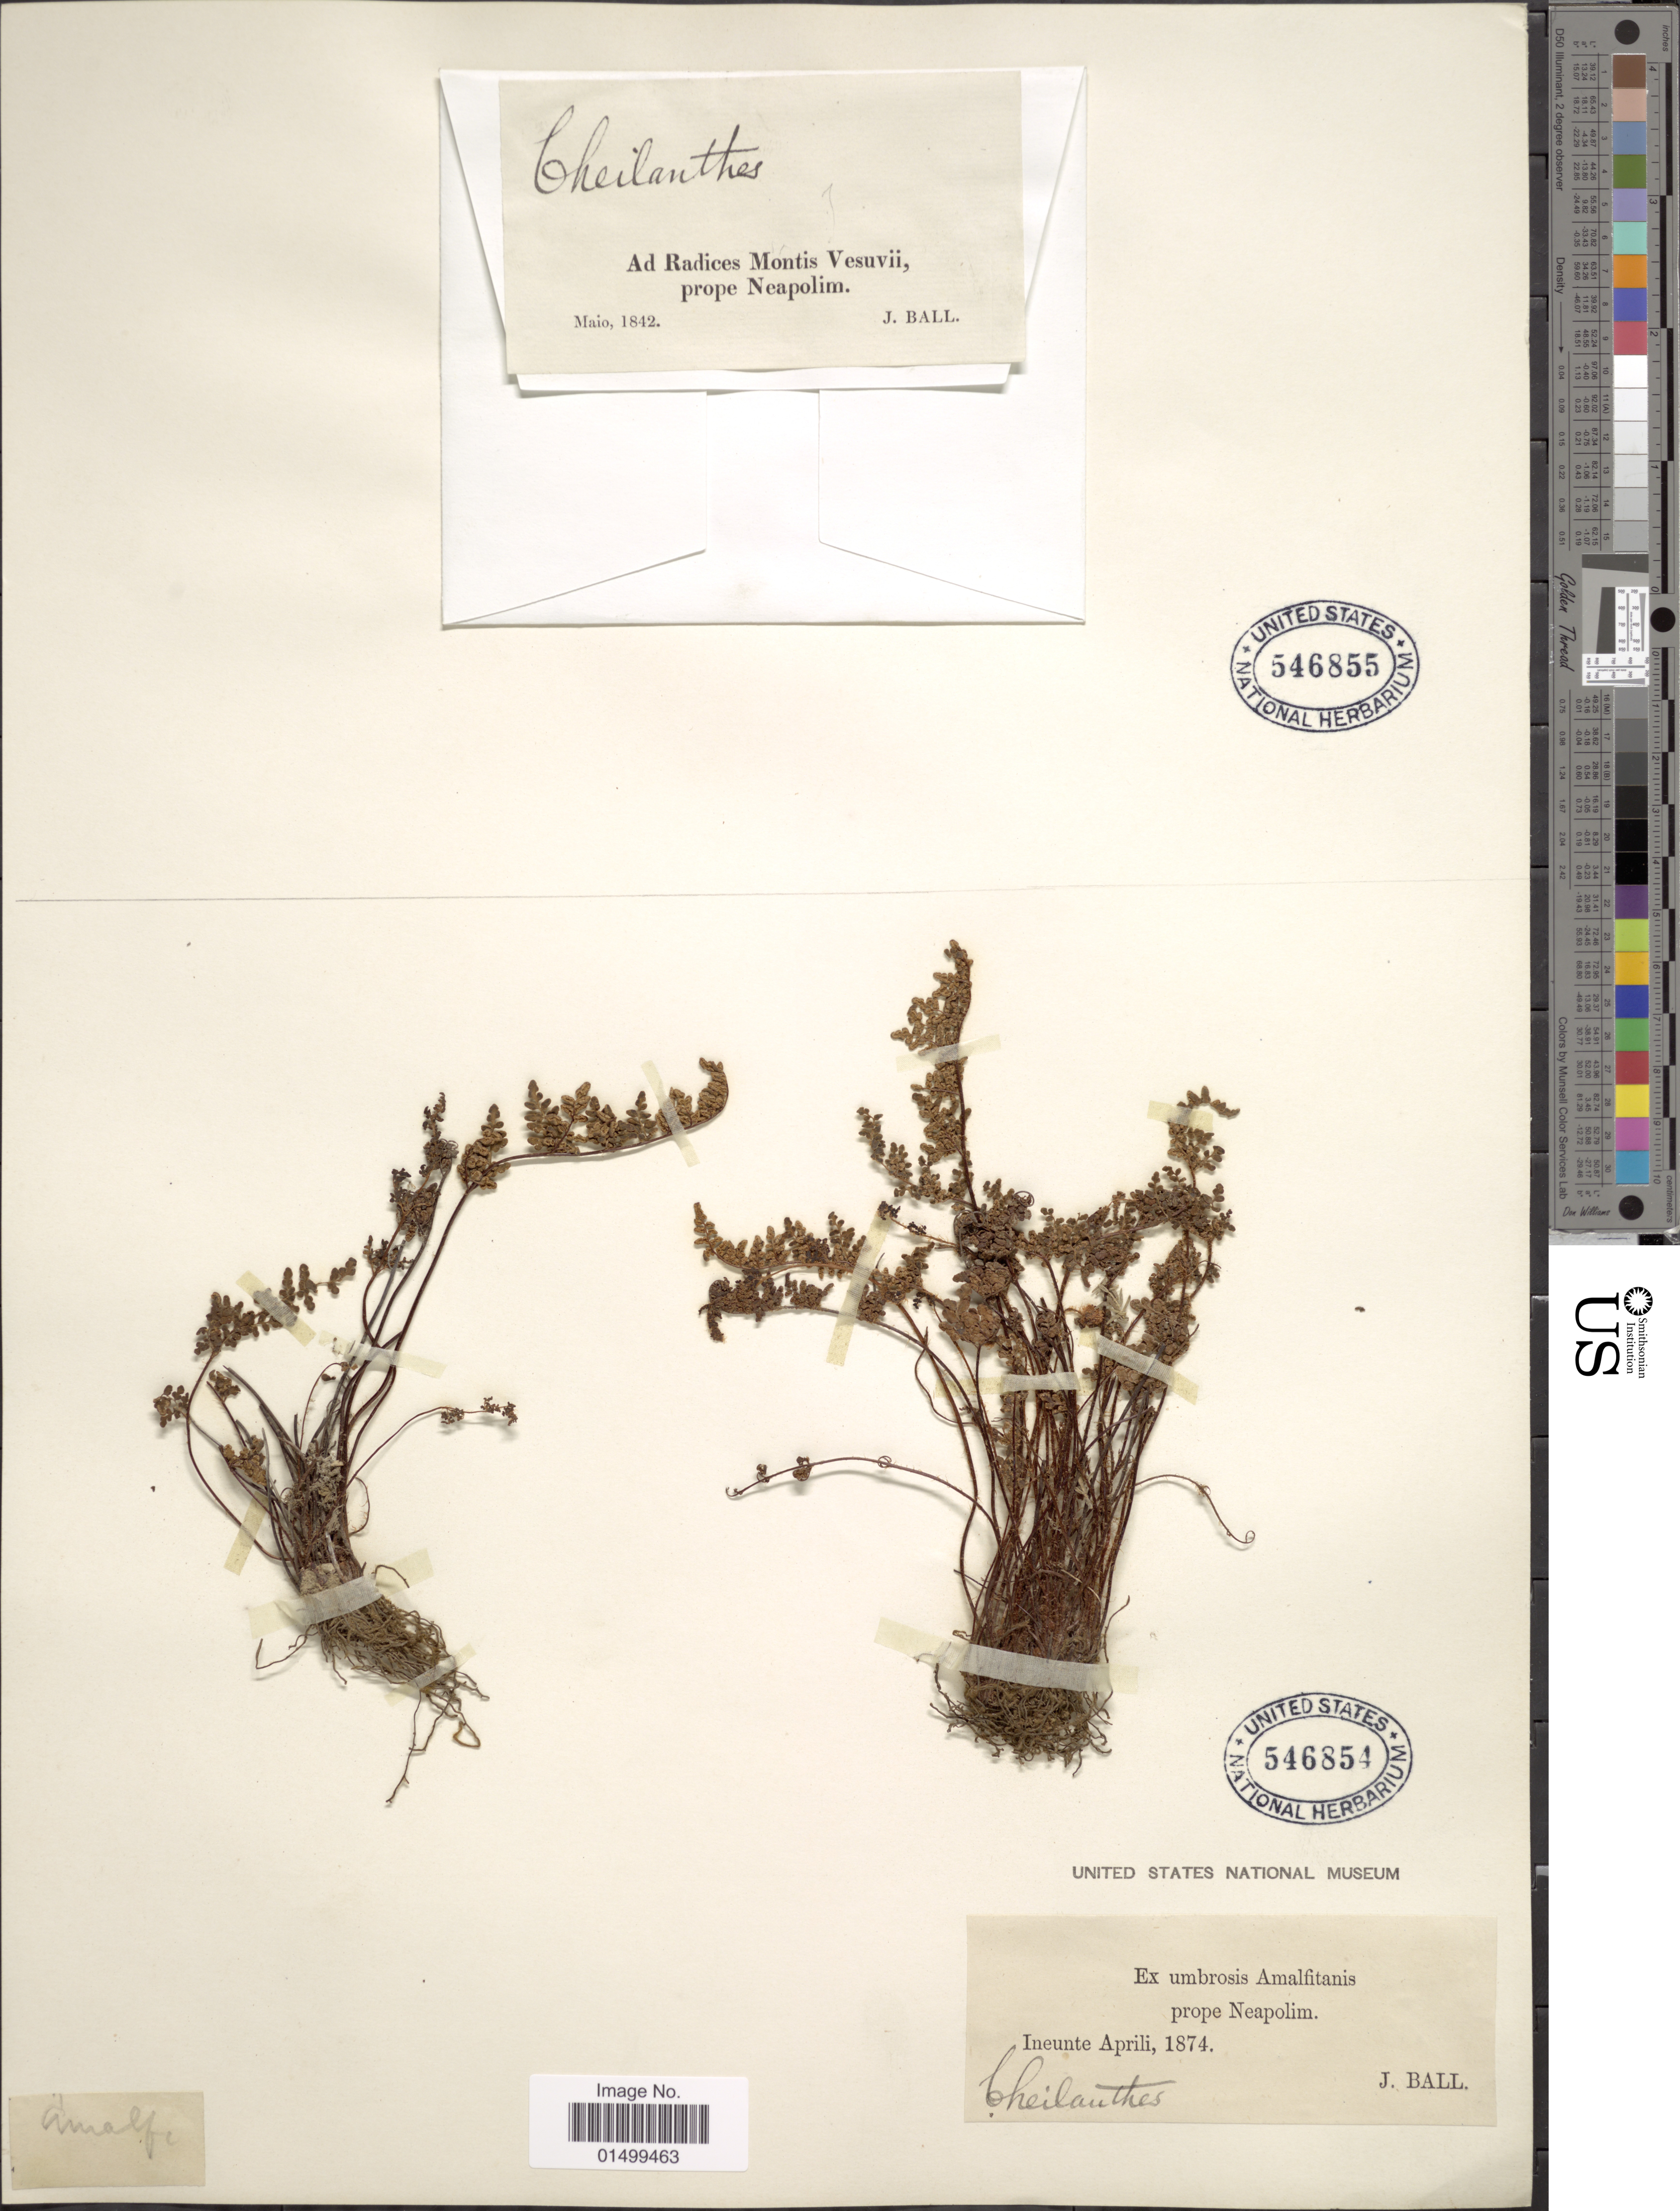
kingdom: Plantae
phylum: Tracheophyta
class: Polypodiopsida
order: Polypodiales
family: Pteridaceae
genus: Cheilanthes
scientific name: Cheilanthes pteridioides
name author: (Reichard) C. Chr.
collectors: J. Ball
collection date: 1842-05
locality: Cheilanthes, ad radices Montis Vesuvii, prope Neapolim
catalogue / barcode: US 546855